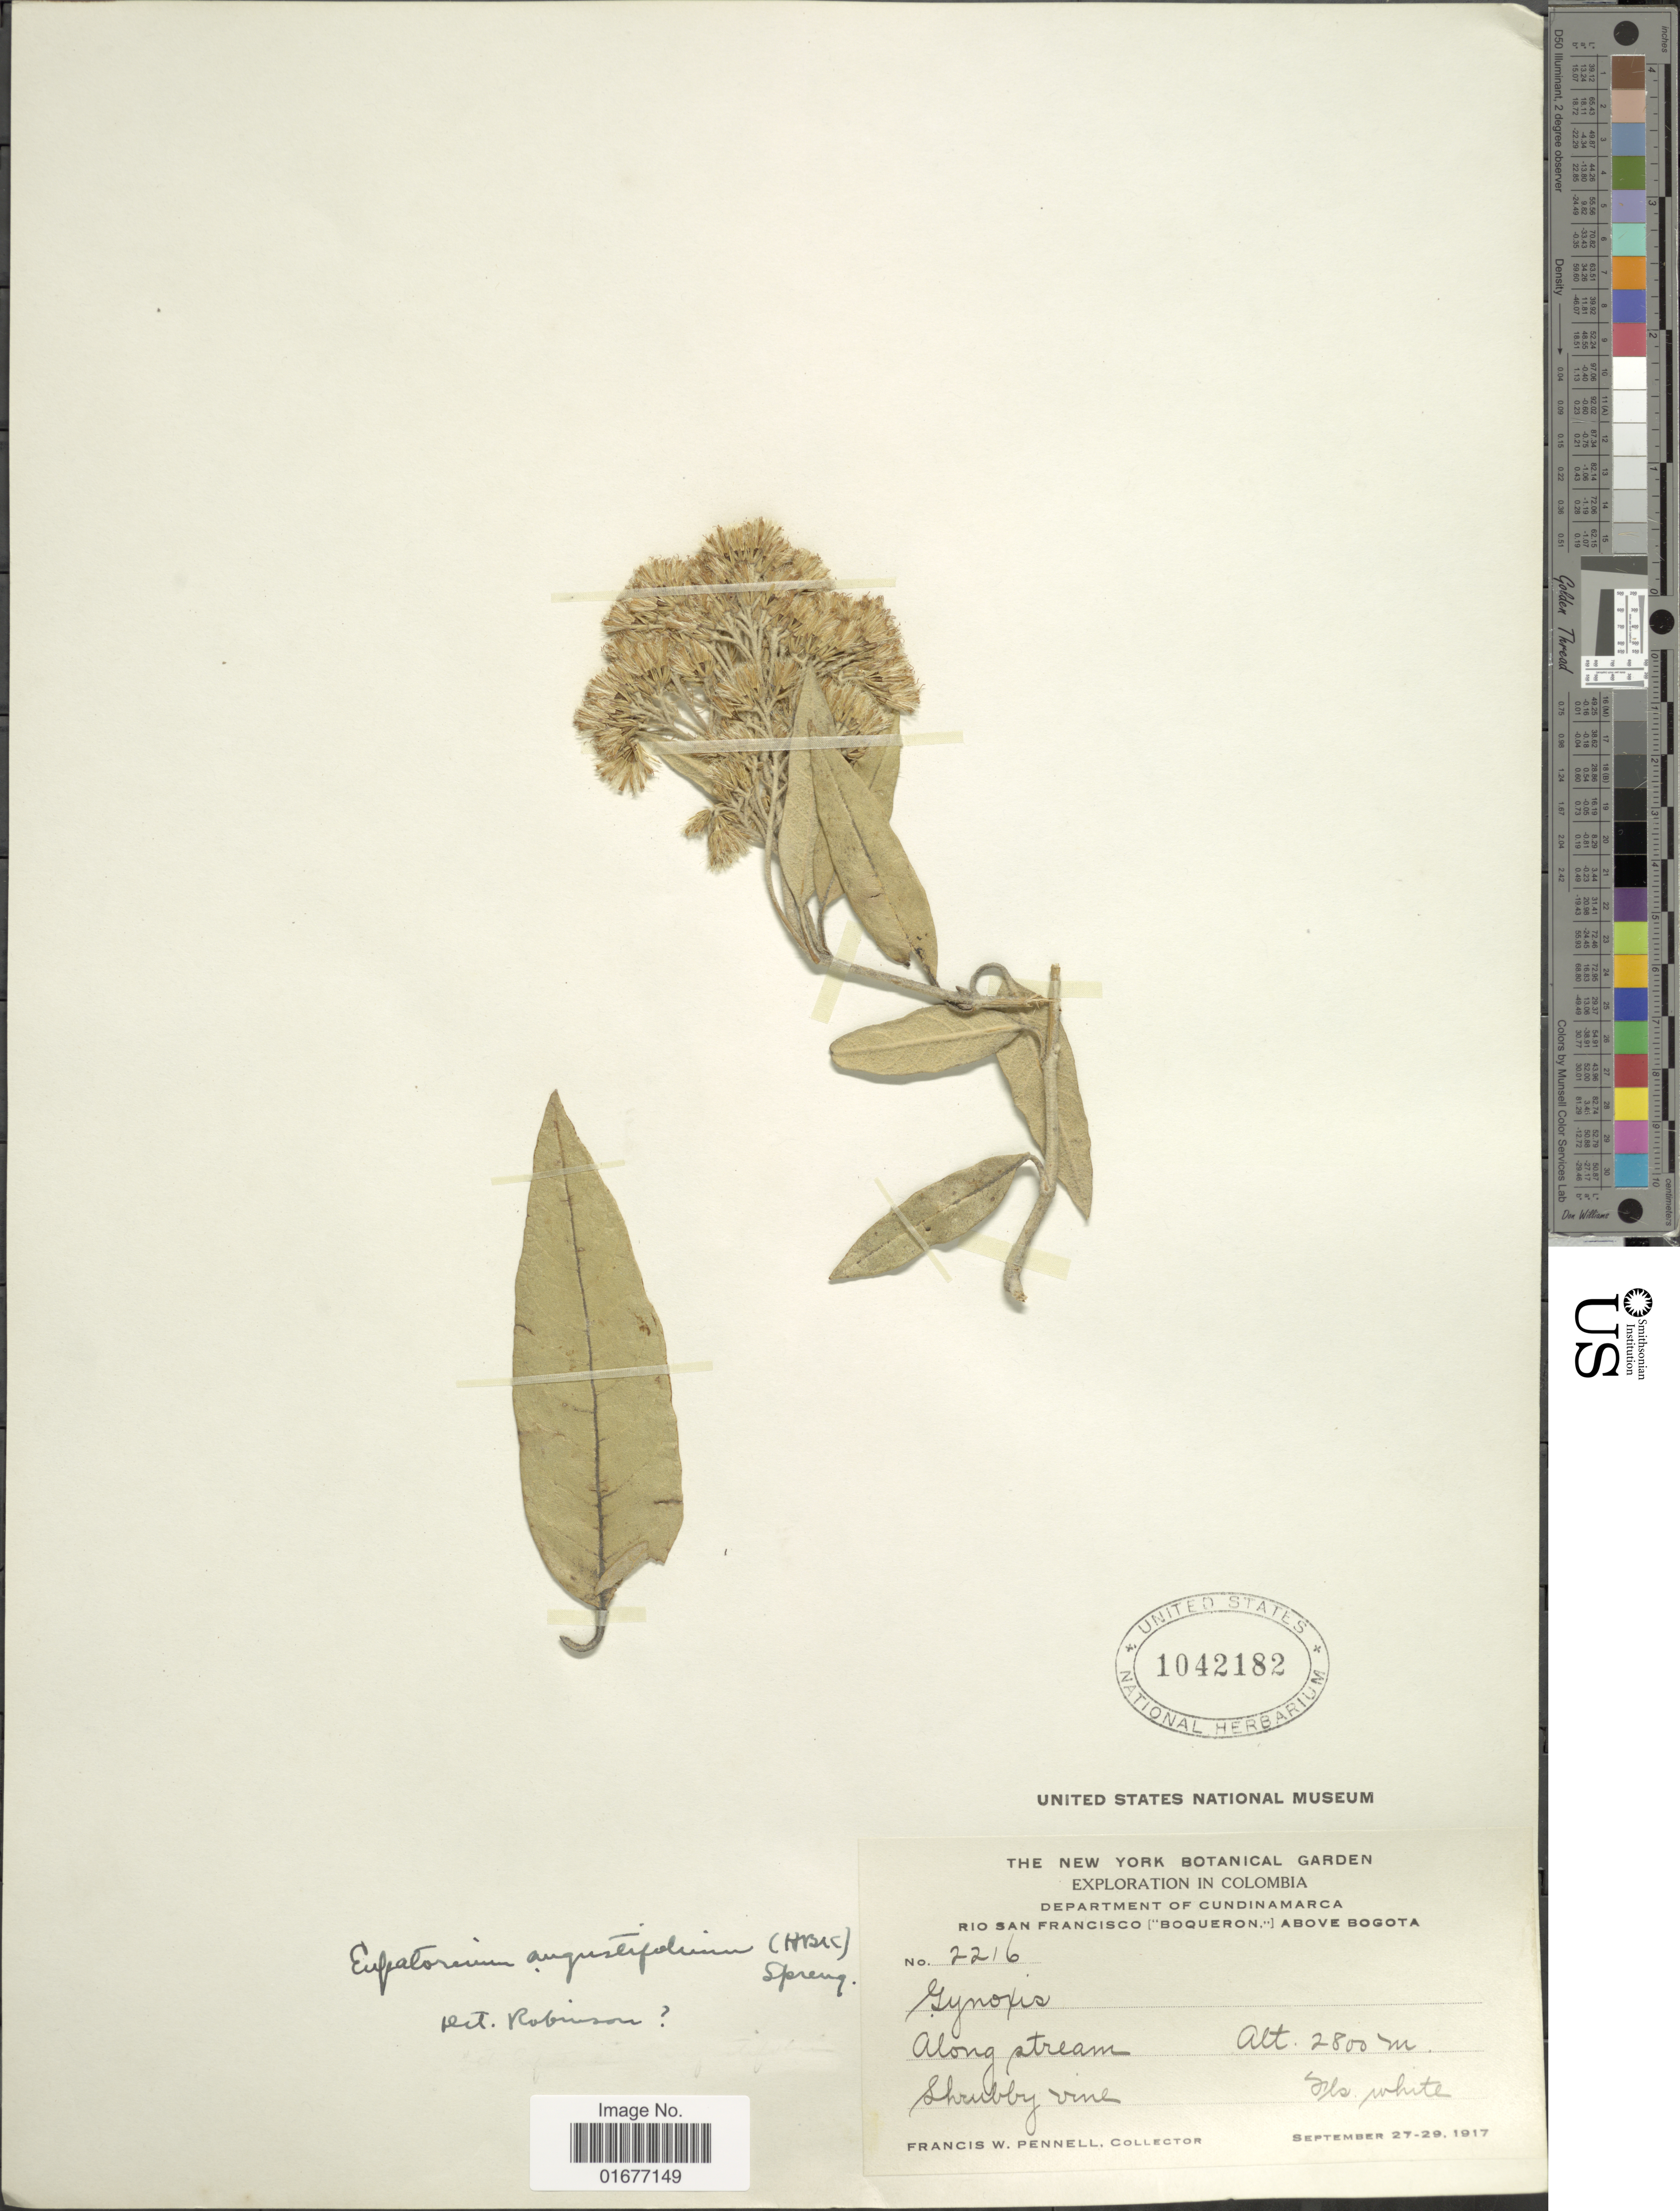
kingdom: Plantae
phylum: Tracheophyta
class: Magnoliopsida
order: Asterales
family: Asteraceae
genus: Ageratina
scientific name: Ageratina angustifolia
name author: (Kunth) R.M. King & H. Rob.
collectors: F. W. Pennell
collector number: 2216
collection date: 1917-09-27/1917-09-29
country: Colombia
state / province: Cundinamarca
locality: Rio San Francisco "Boqueron", Above Bogota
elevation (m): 2800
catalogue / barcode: US 1042182